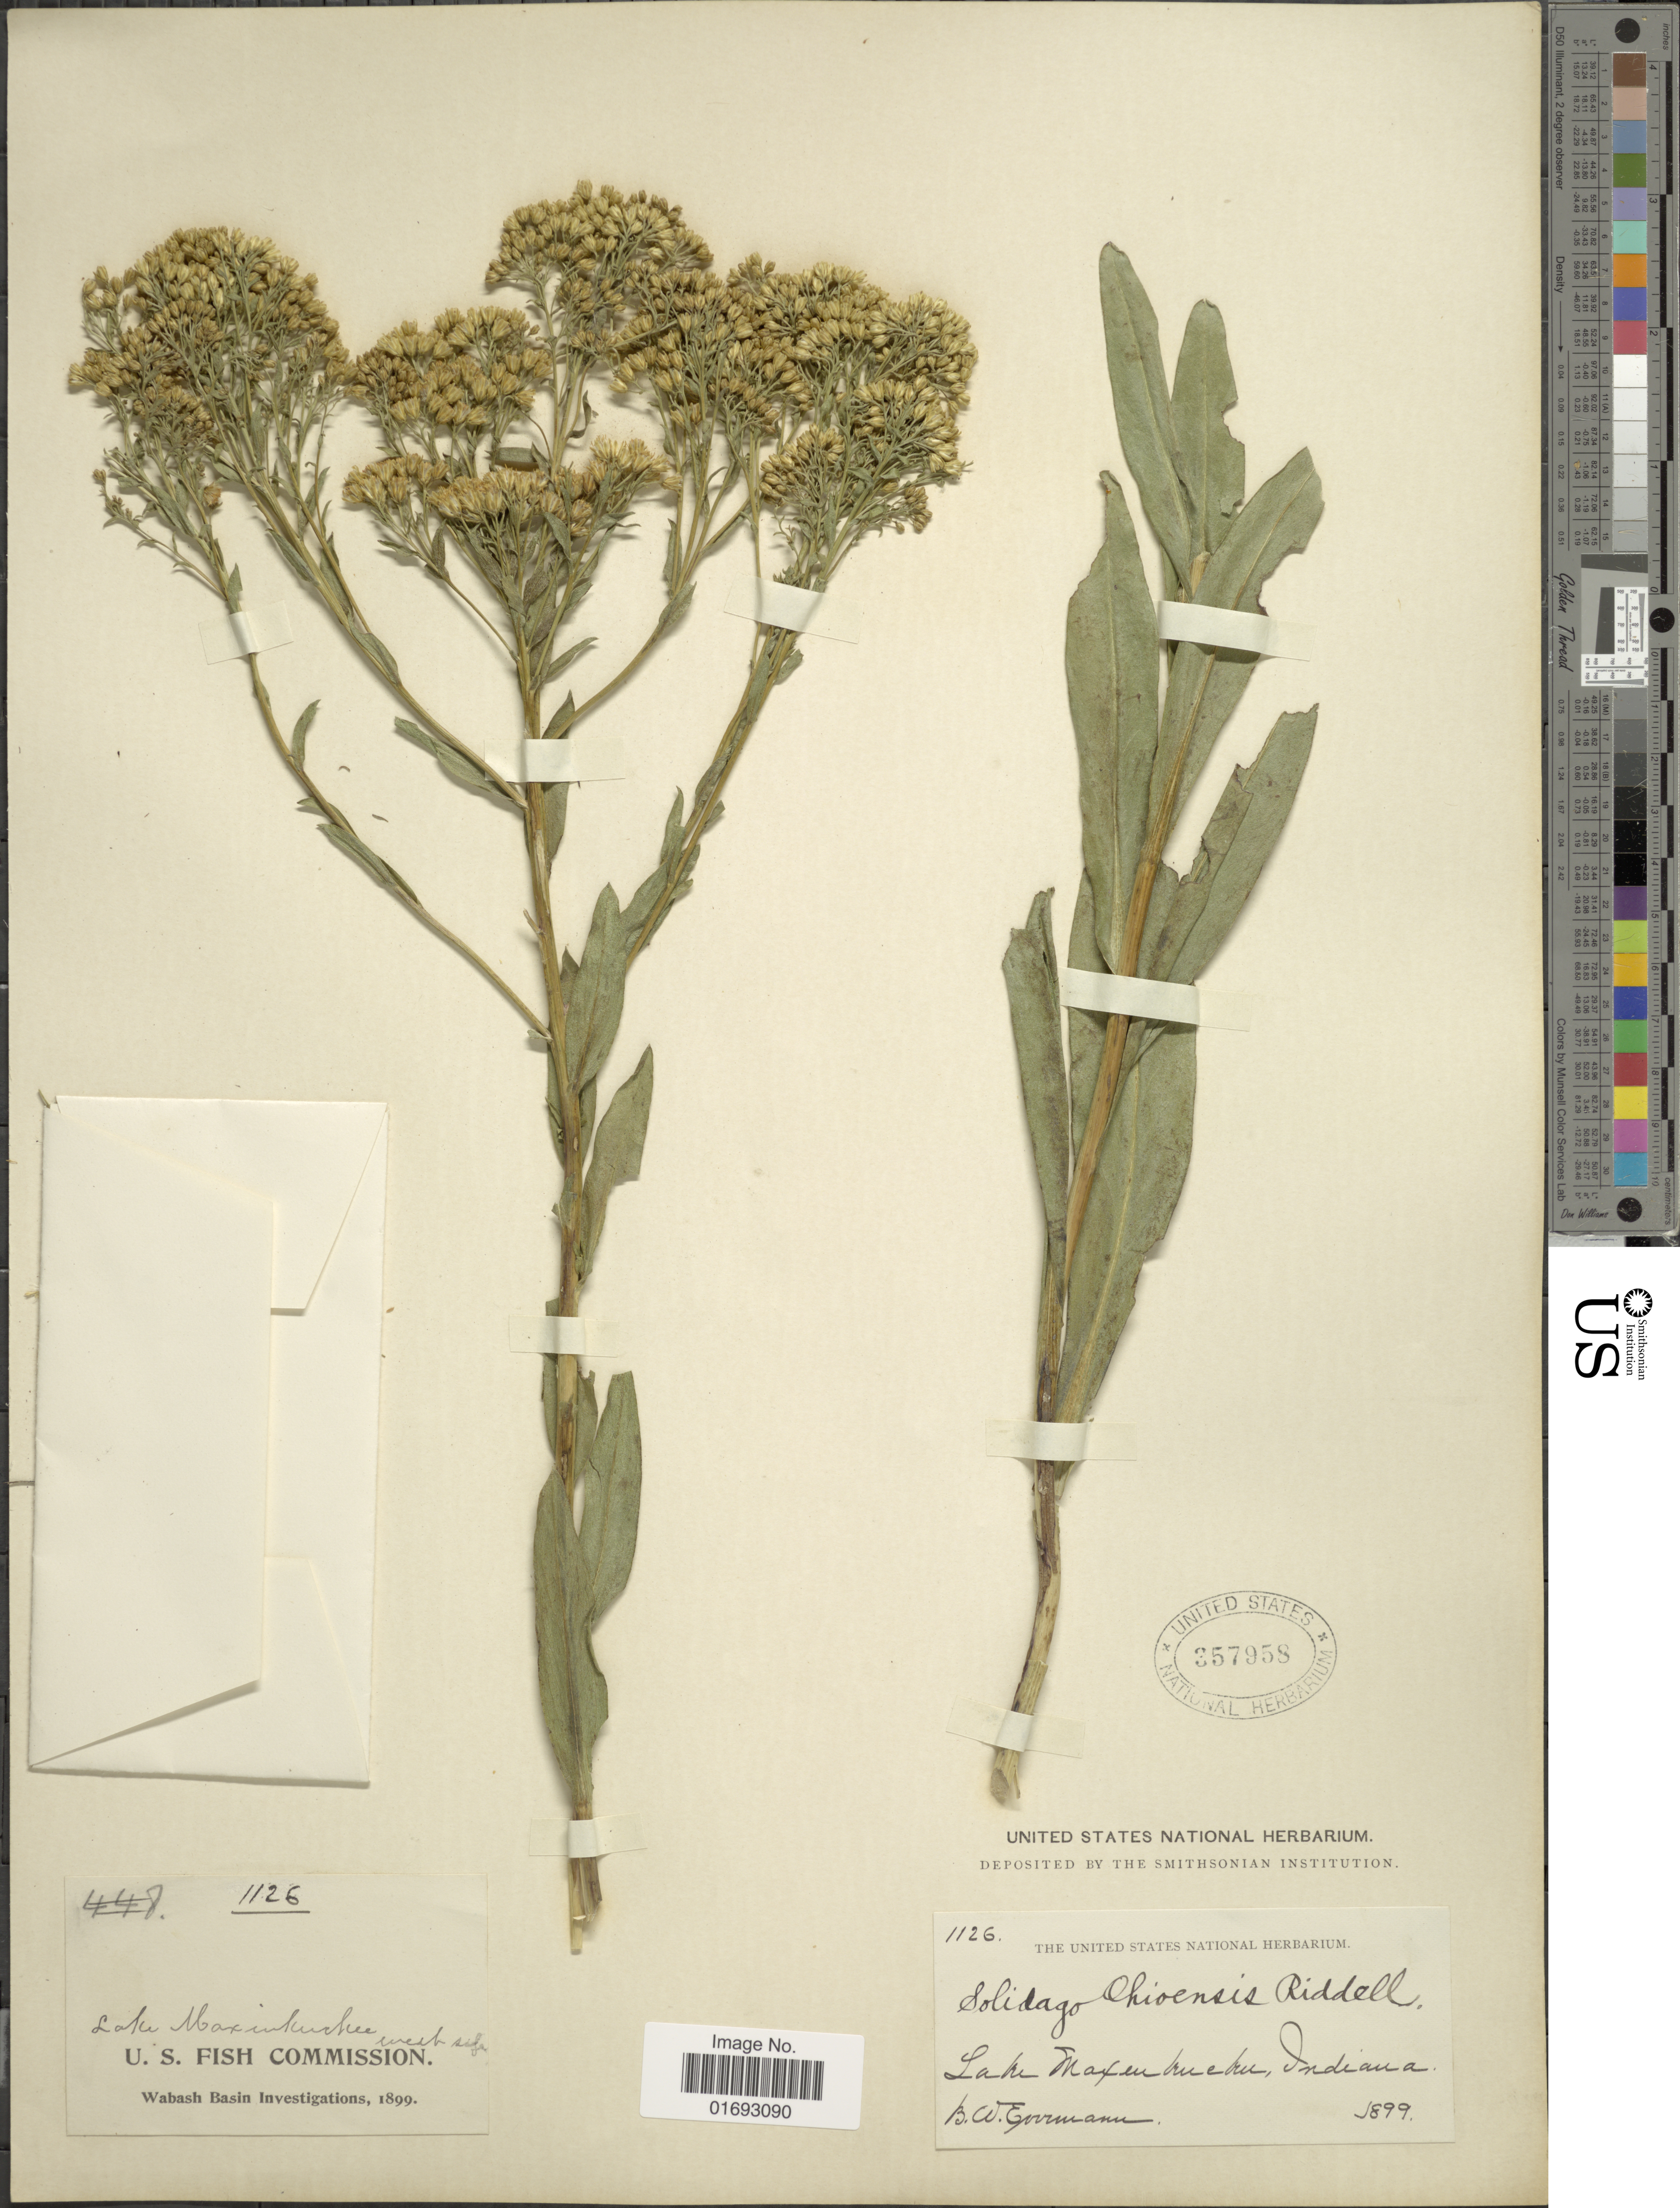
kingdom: Plantae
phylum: Tracheophyta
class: Magnoliopsida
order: Asterales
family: Asteraceae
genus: Oligoneuron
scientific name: Oligoneuron ohioense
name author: (Riddell) G.N. Jones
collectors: B. W. Evermann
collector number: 1126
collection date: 1899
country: United States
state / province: Indiana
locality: Lake Maxinkuckee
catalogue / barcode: US 357958